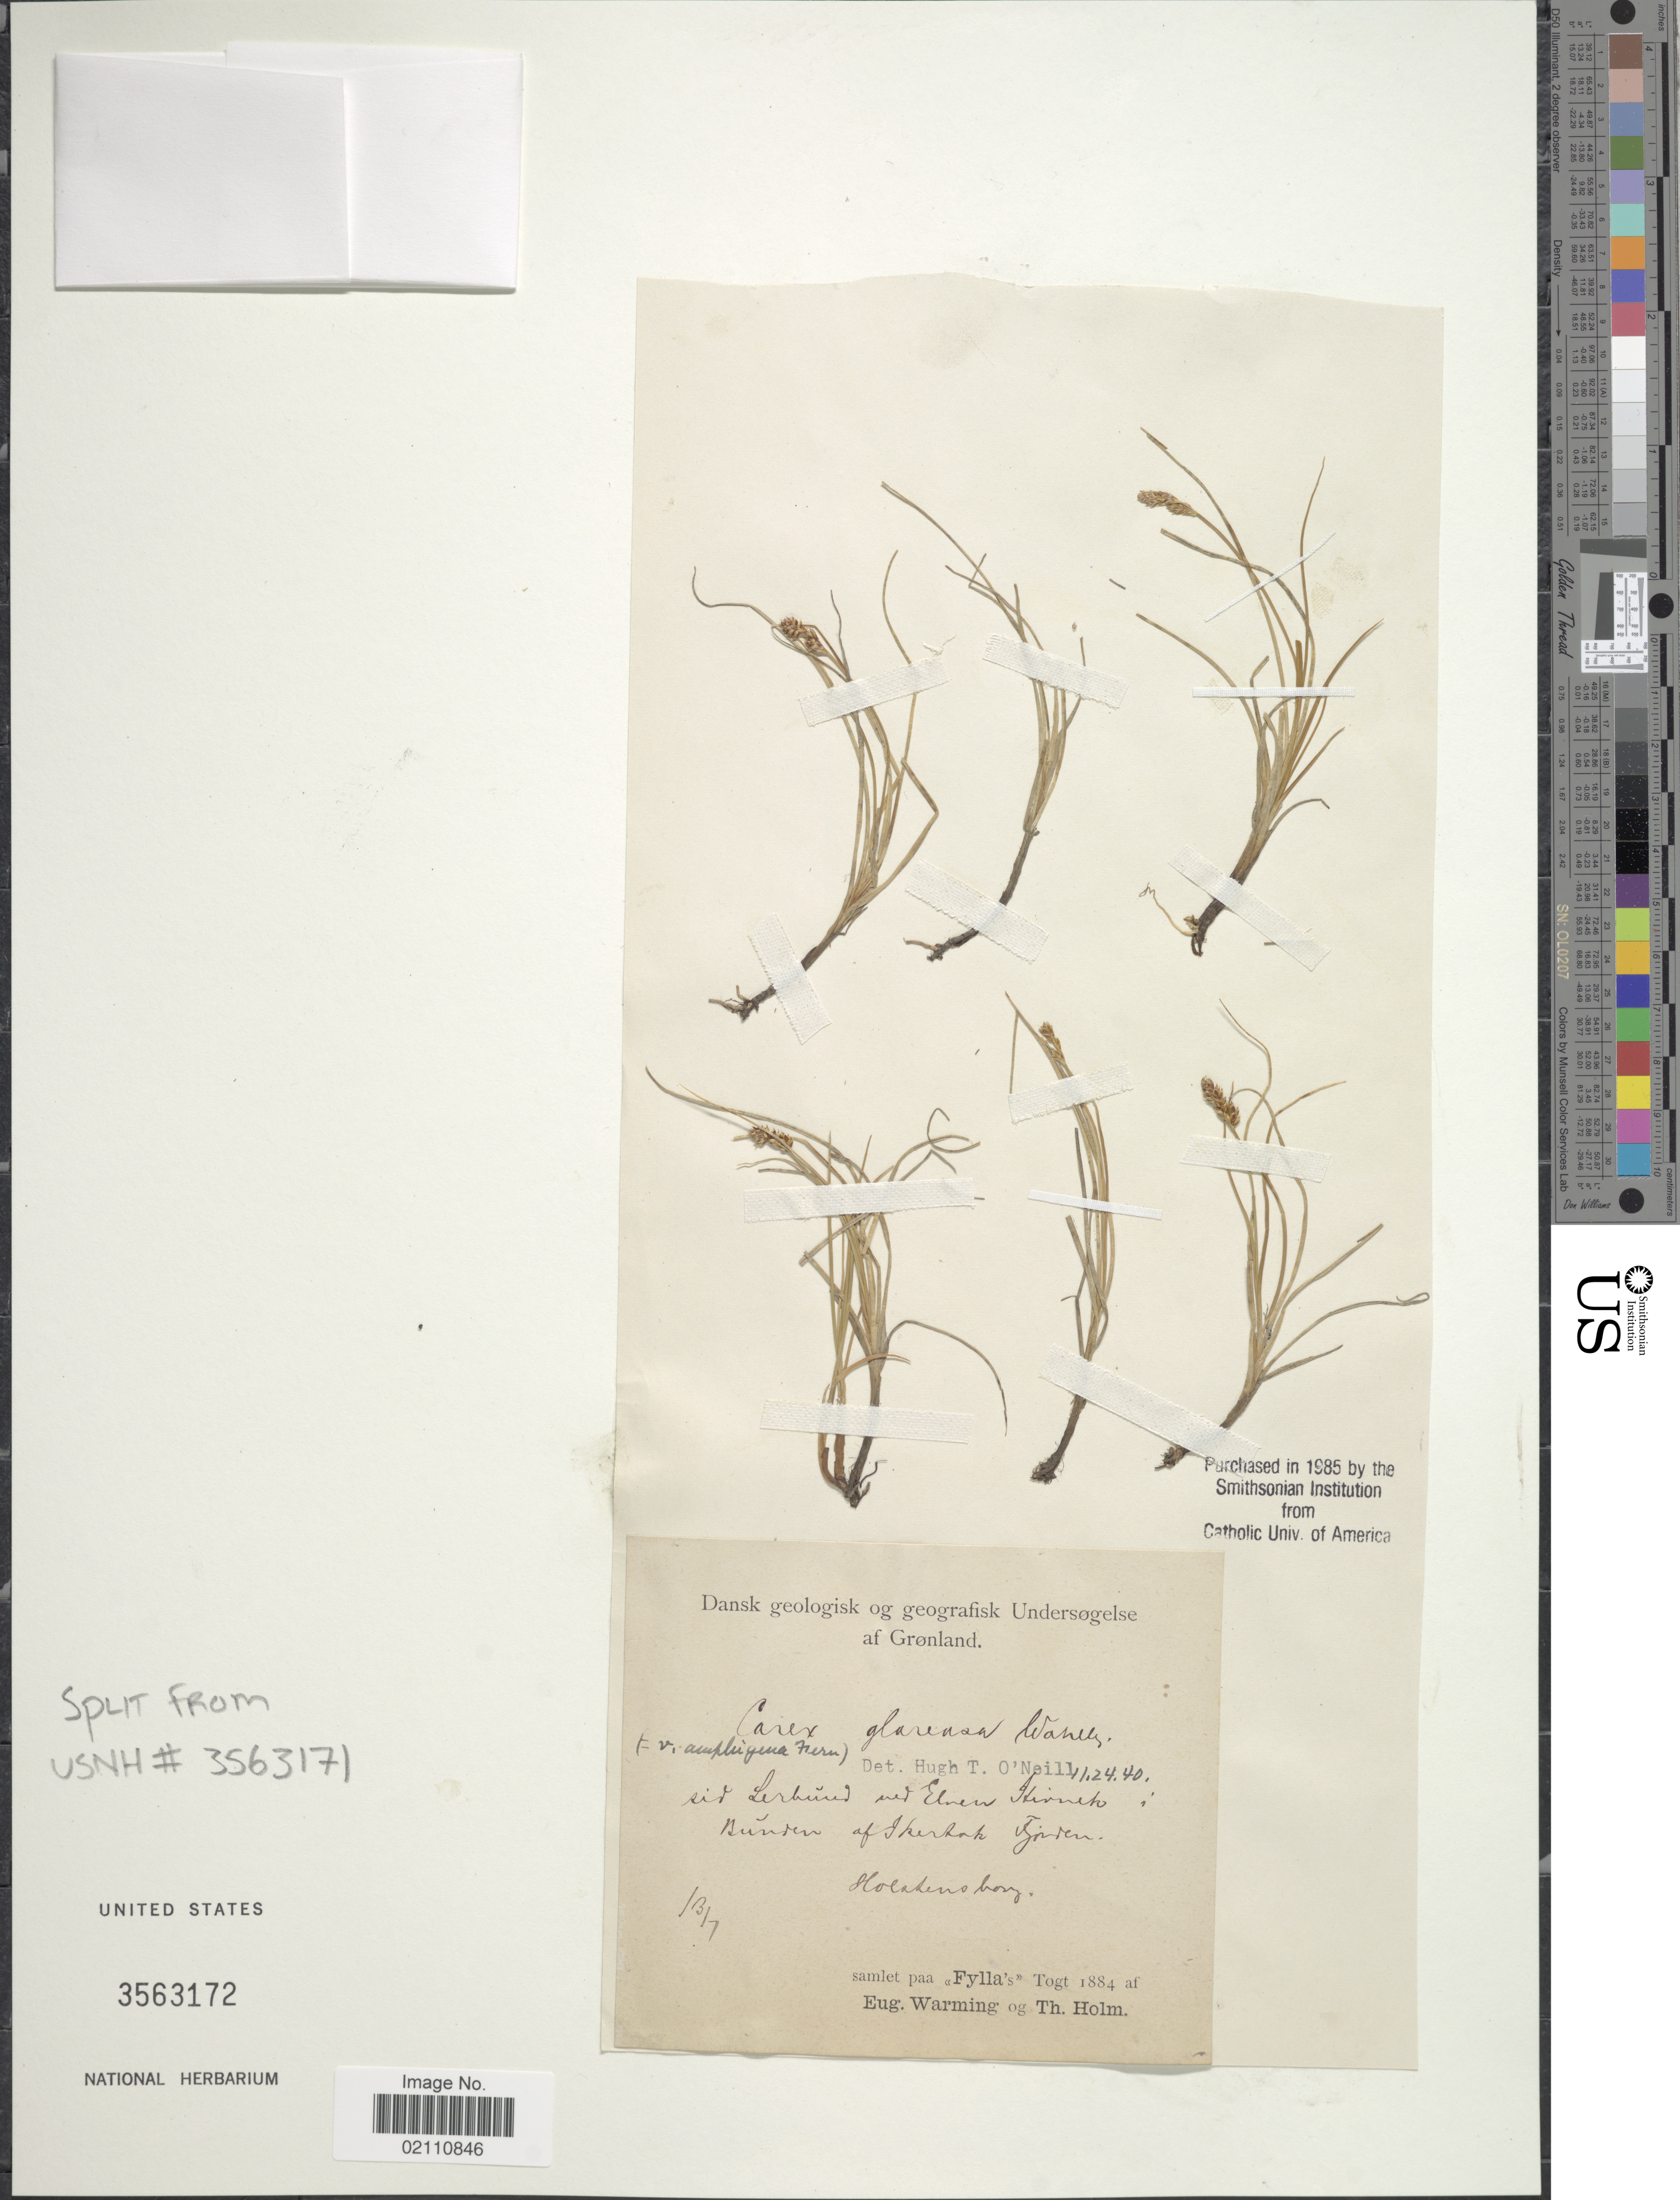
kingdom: Plantae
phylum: Tracheophyta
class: Liliopsida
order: Poales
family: Cyperaceae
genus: Carex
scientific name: Carex glareosa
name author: Schkuhr ex Wahlenb.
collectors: E. Warming & T. Holm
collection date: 1884-07-13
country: Greenland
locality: Grønland, sid Lerbund und Elven Skivek, Bunden af Skerlak Fjorden [interpreted], Holsteinsborg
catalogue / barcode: US 3563172